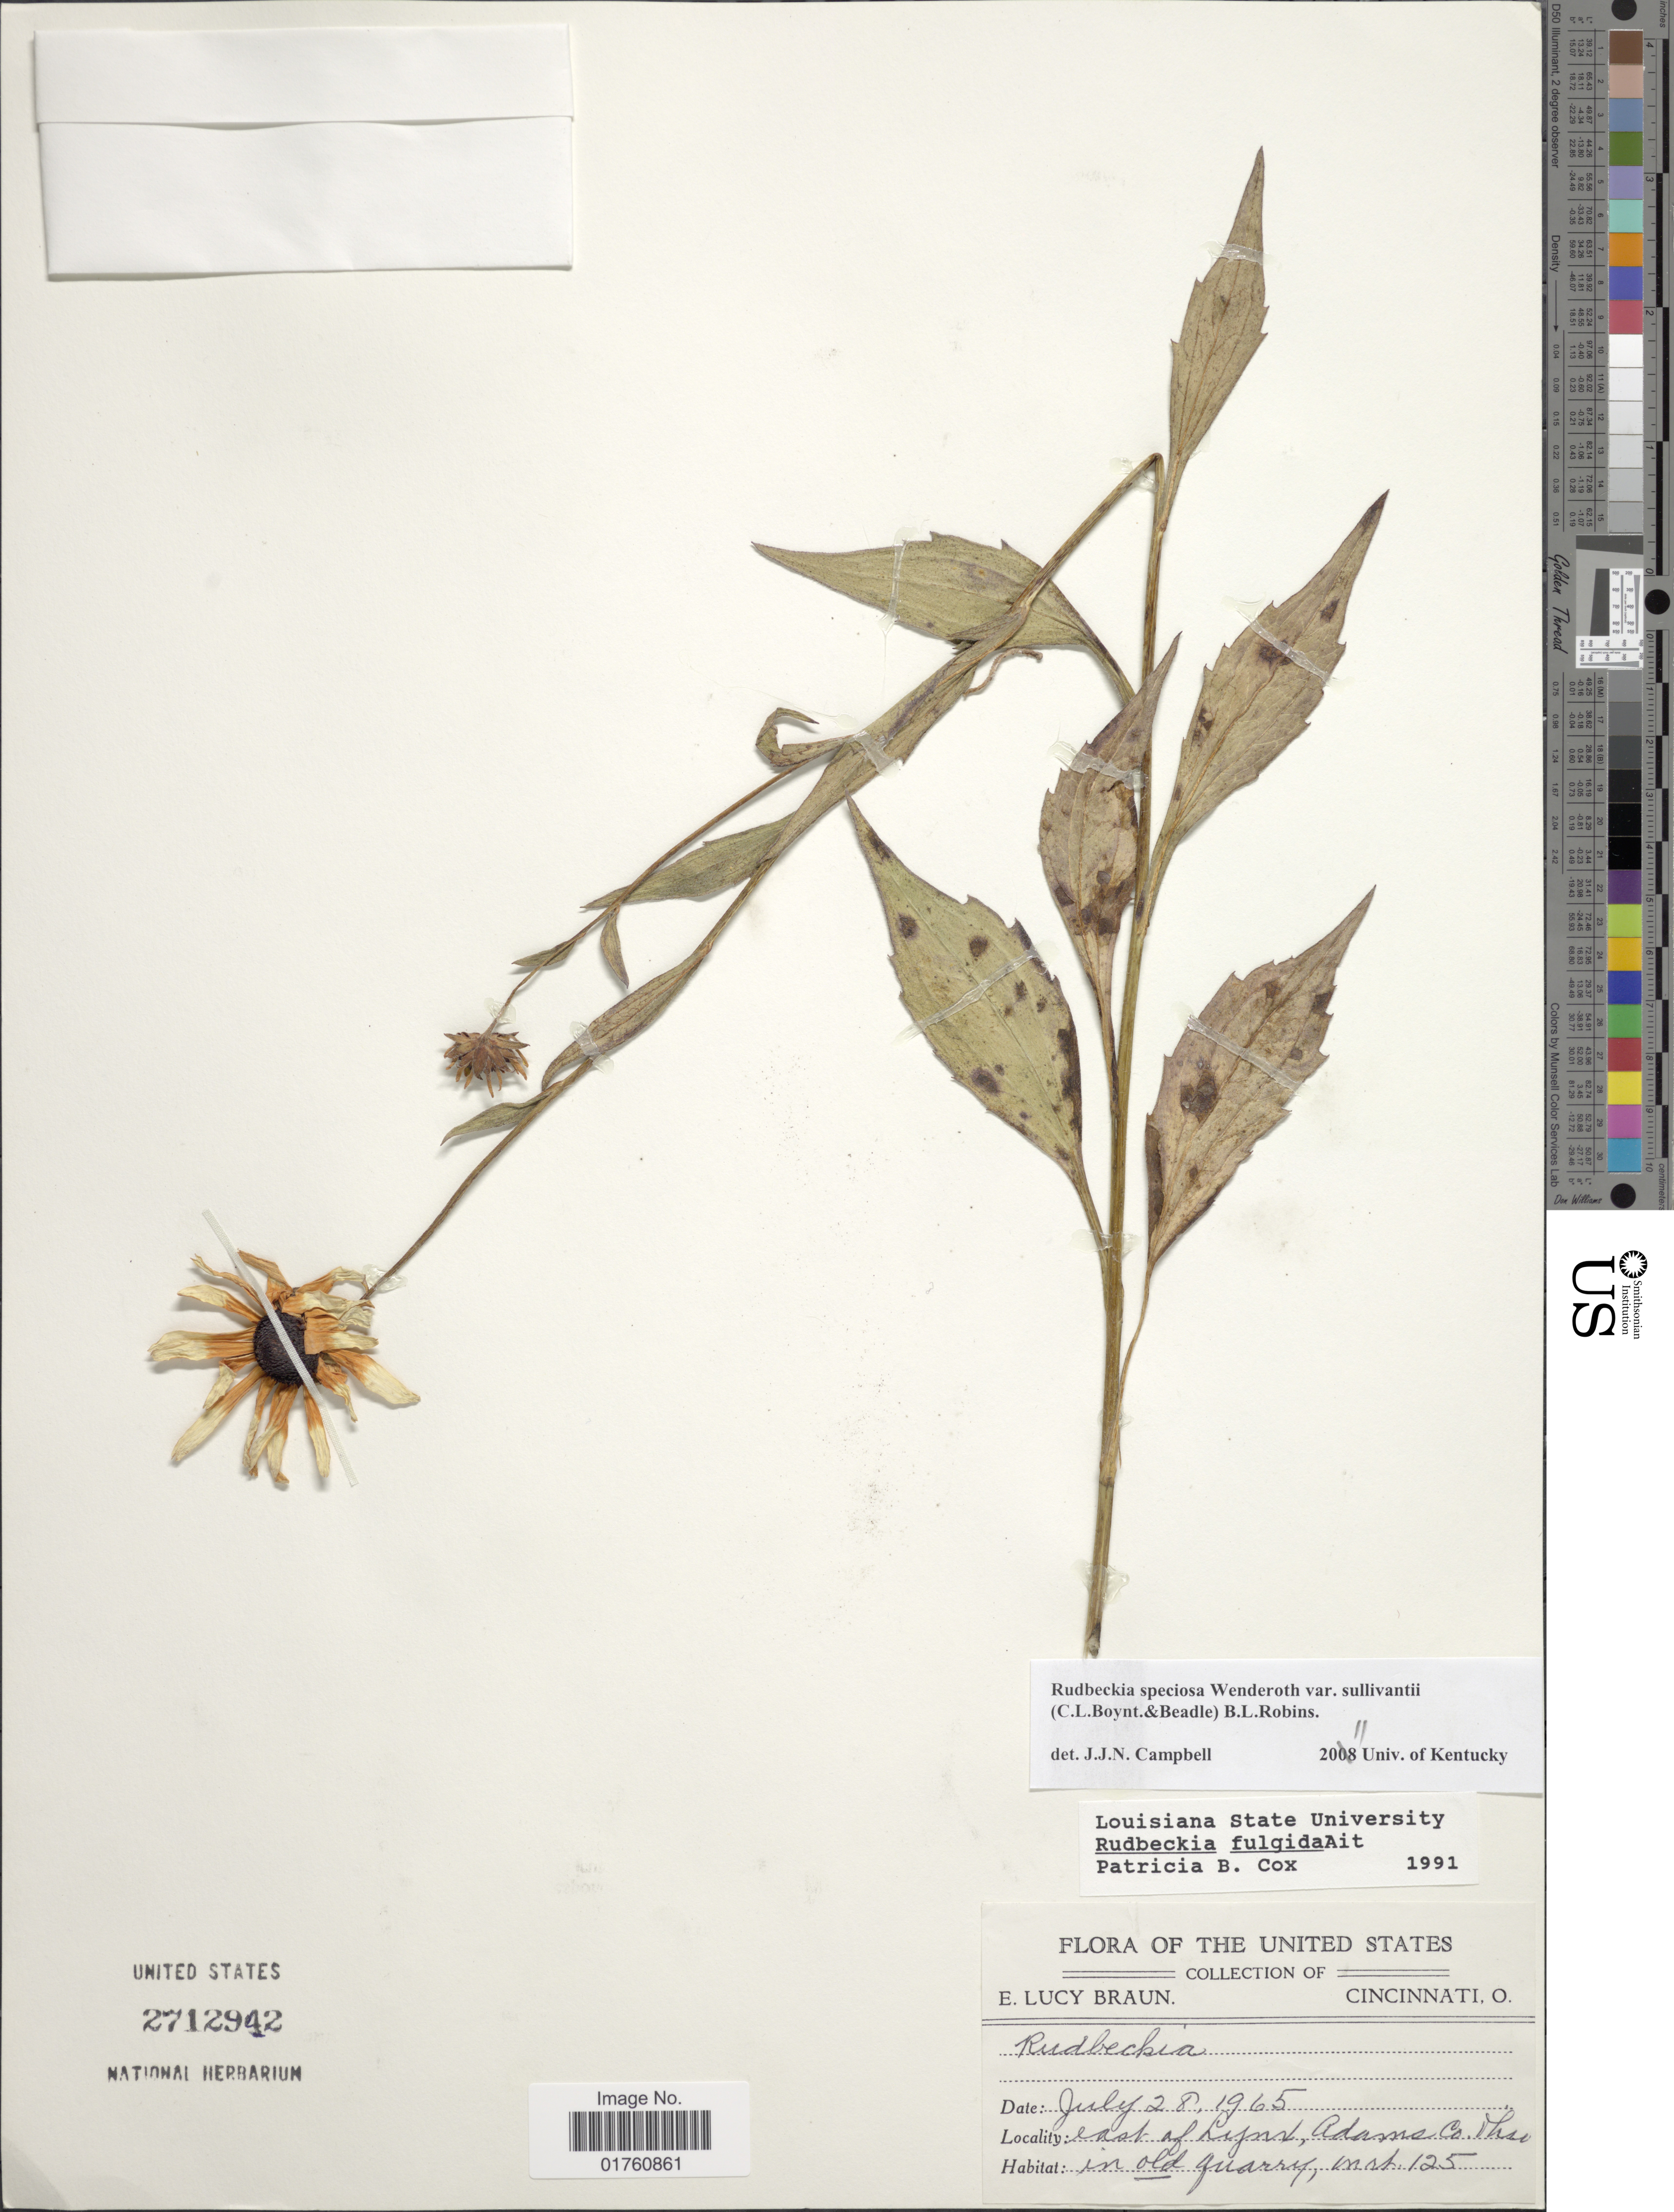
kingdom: Plantae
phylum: Tracheophyta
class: Magnoliopsida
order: Asterales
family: Asteraceae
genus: Rudbeckia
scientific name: Rudbeckia fulgida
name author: Aiton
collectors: E. L. Braun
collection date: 1965-07-28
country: United States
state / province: Ohio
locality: East of Lynx, Adams Co, Ohio, in old quarry, on rt 125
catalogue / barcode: US 2712942